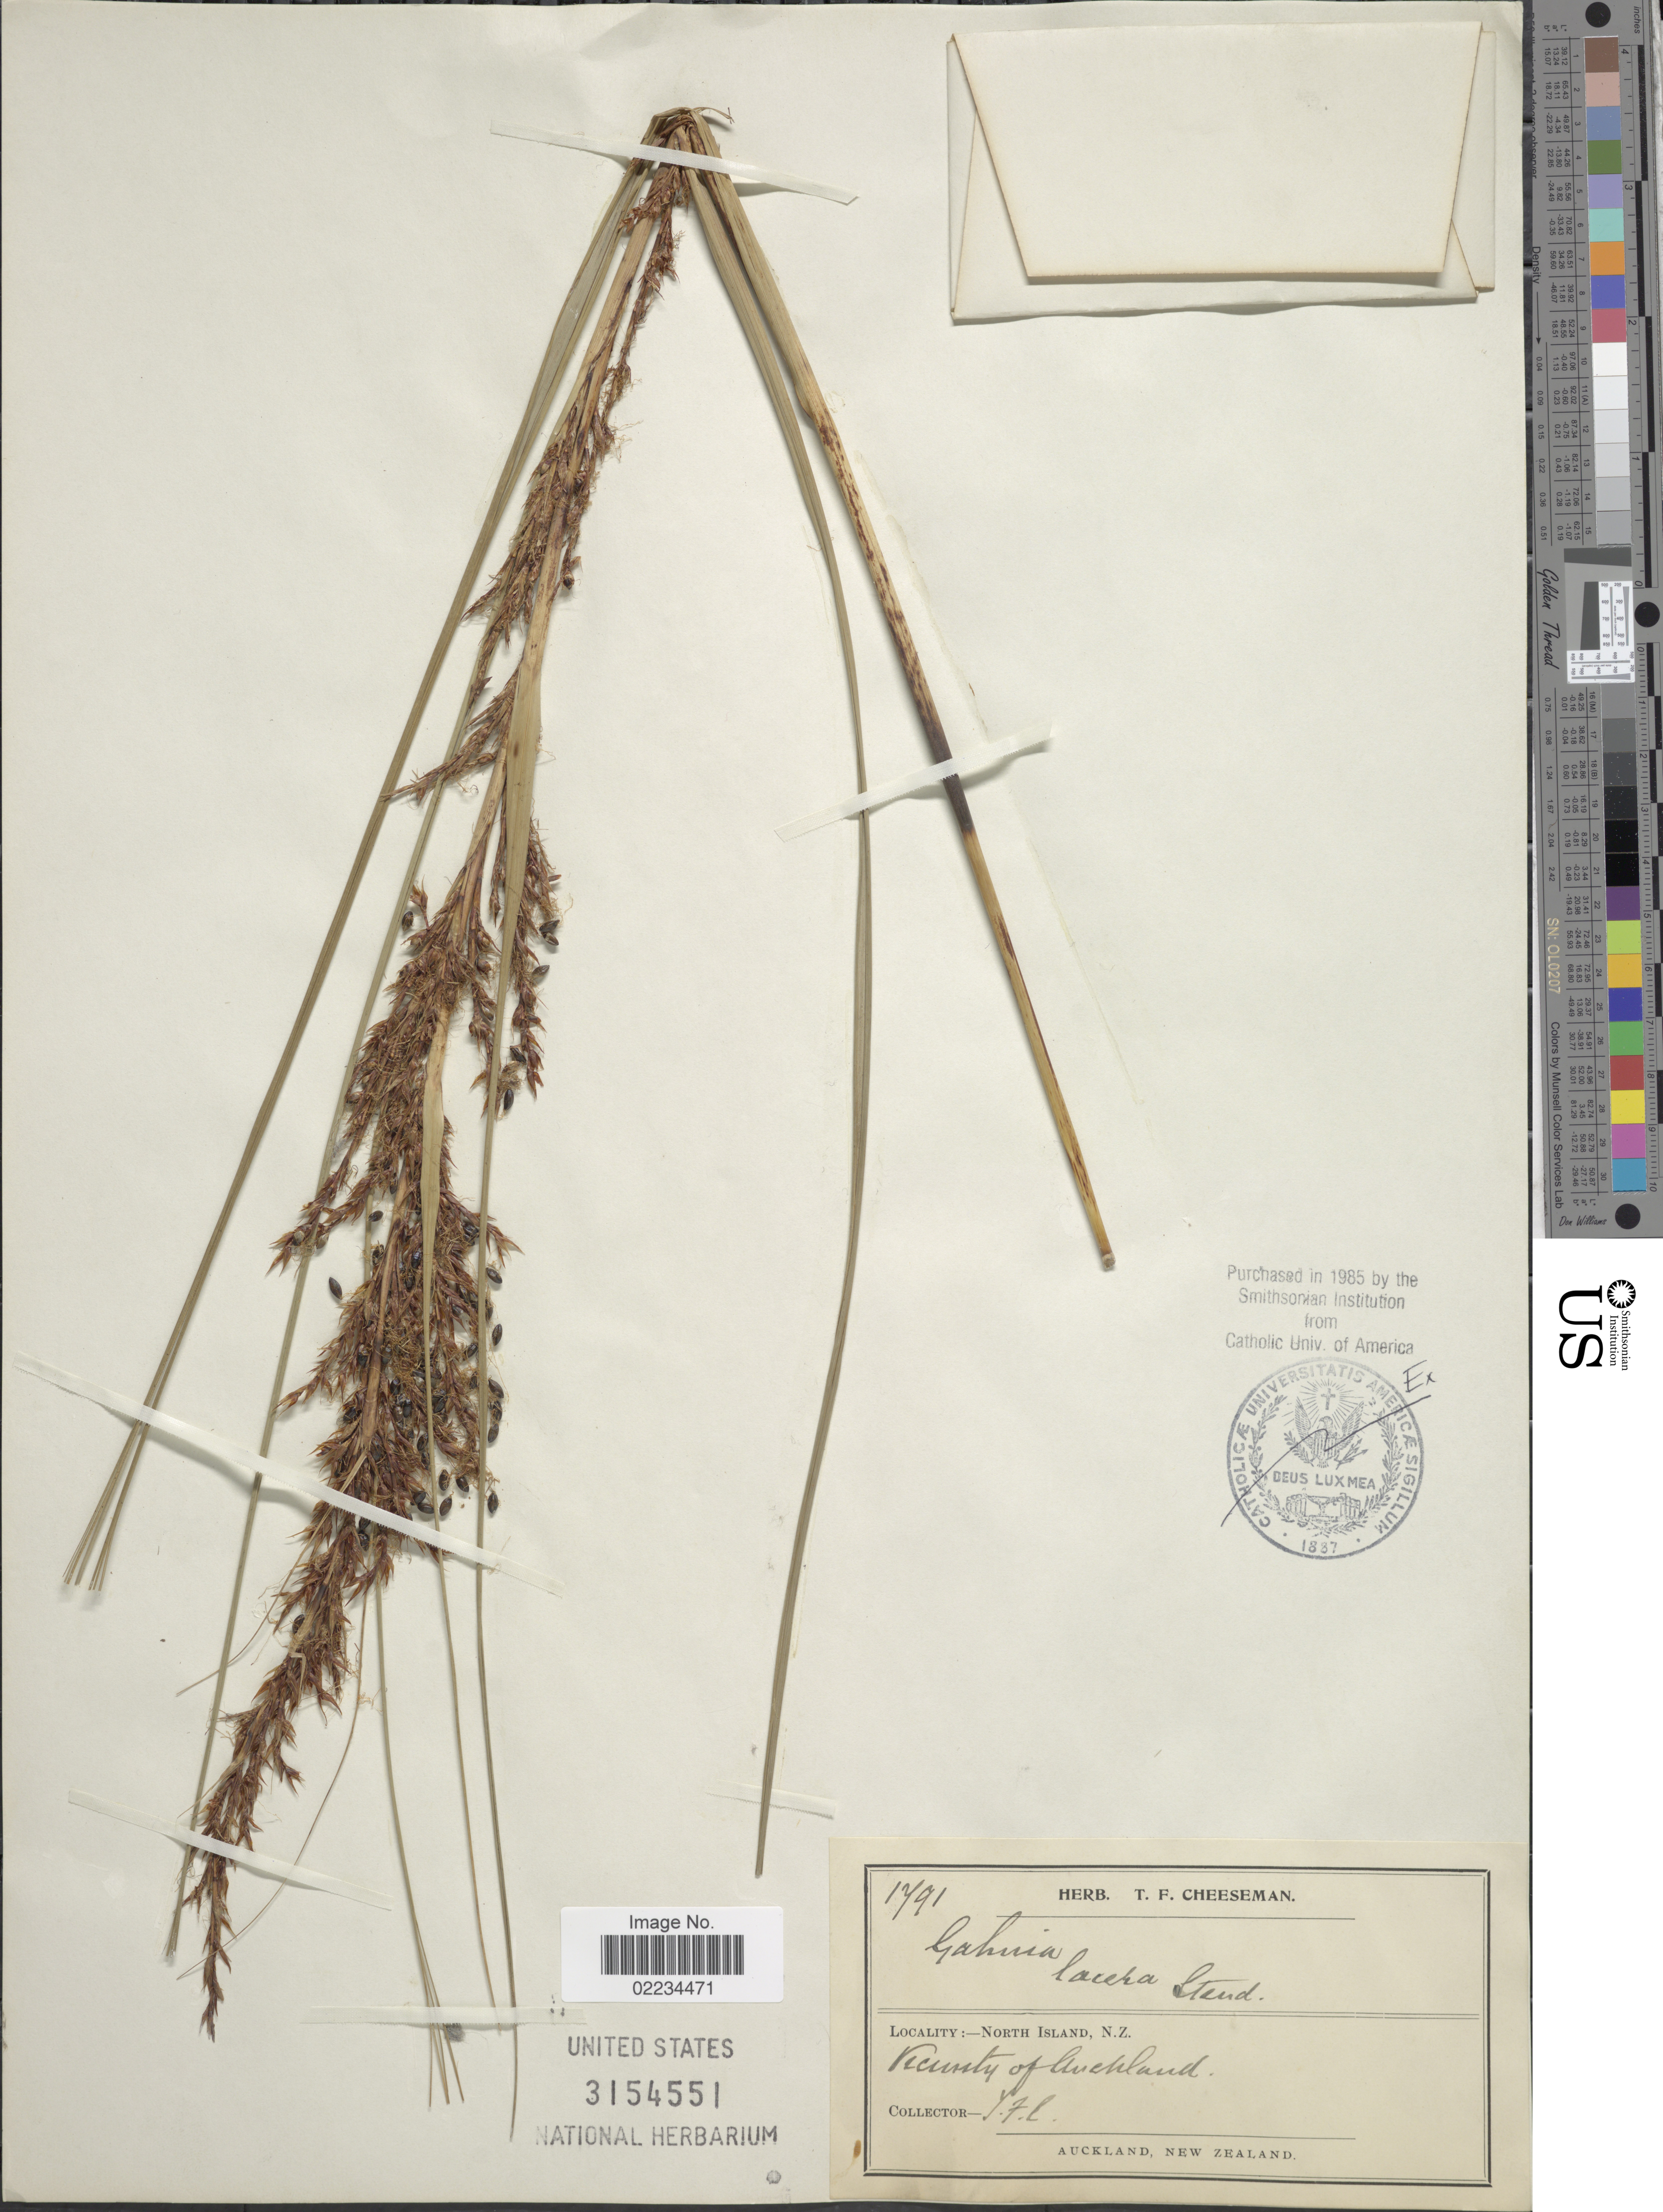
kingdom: Plantae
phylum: Tracheophyta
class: Liliopsida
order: Poales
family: Cyperaceae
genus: Gahnia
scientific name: Gahnia lacera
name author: (R. Lesson ex A. Rich.) Steud.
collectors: T. F. Cheeseman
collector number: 1791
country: New Zealand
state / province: Auckland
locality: North Island, Vicinity of Auckland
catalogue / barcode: US 3154551